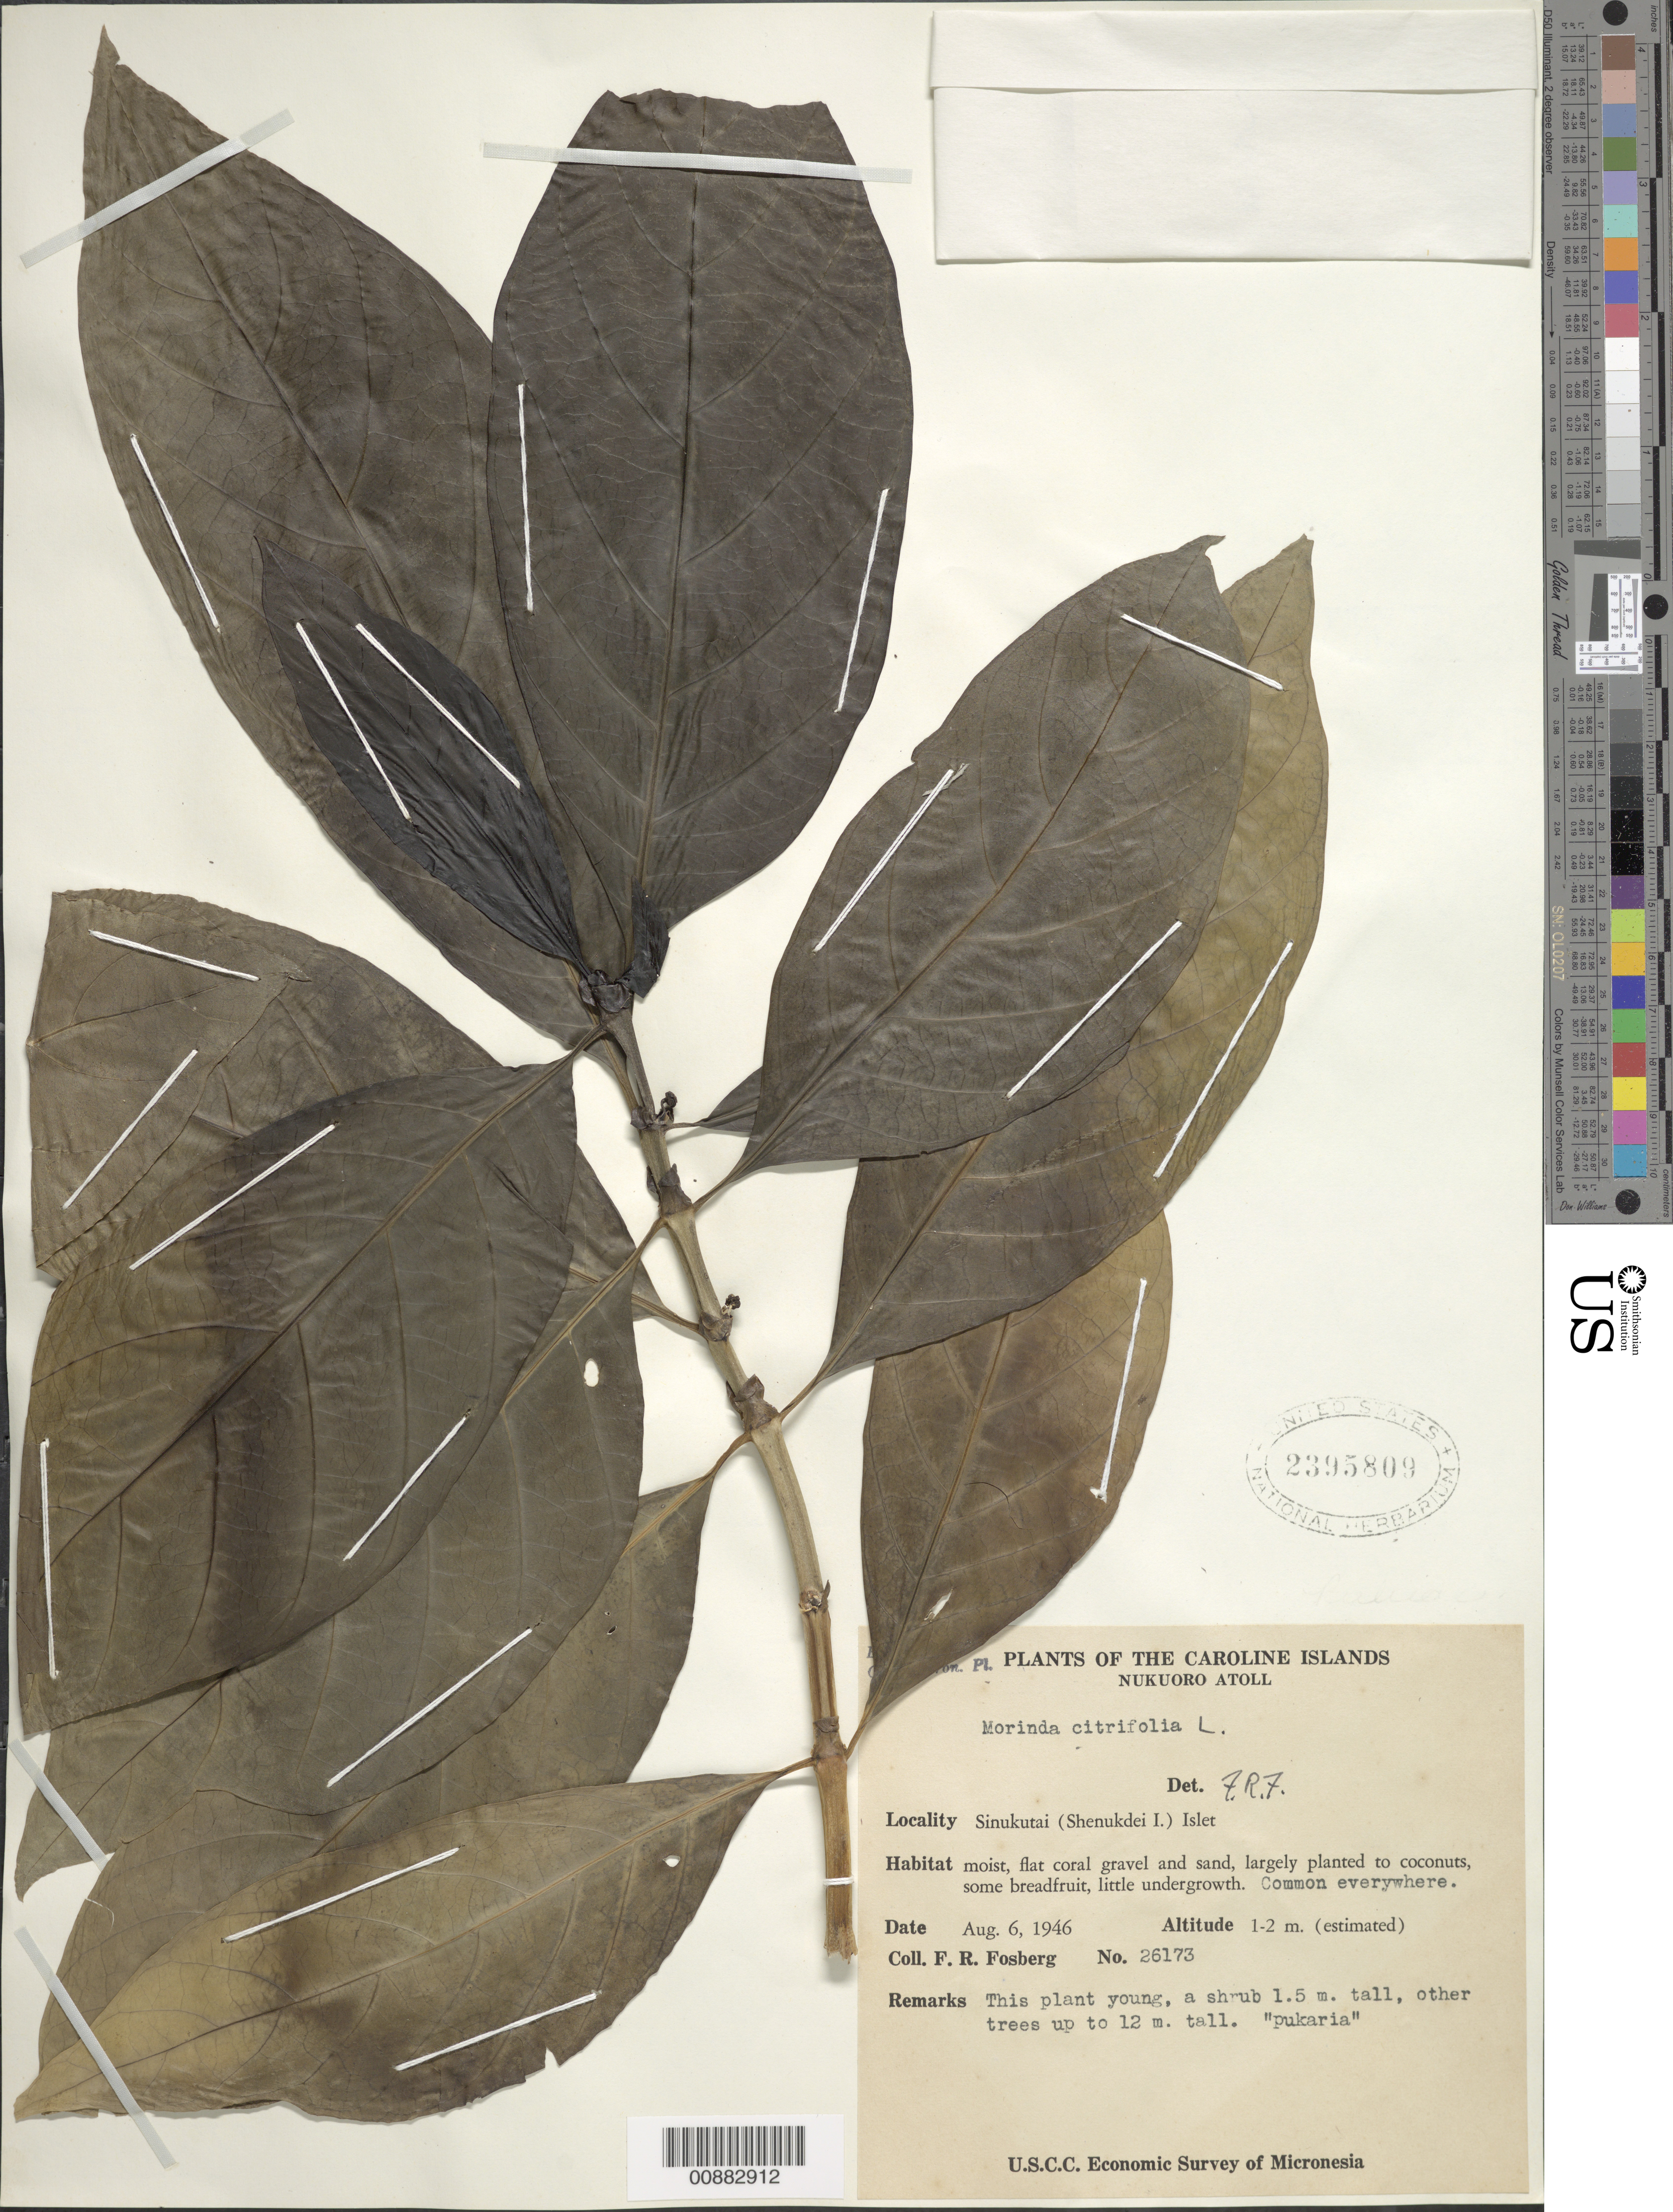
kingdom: Plantae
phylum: Tracheophyta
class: Magnoliopsida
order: Gentianales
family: Rubiaceae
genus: Morinda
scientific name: Morinda citrifolia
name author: L.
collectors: F. R. Fosberg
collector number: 26173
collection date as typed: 06 Aug 1946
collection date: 1946-08-06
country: Micronesia, Federated States of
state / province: Pohnpei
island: Nukuoro Atoll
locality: Sinukutai (Shenukdei) I.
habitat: Moist flat coral gravel and sand, largely planted to coconuts, some breadfruit, little undergrowth. Common everywhere.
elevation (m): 1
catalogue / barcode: US 2395809